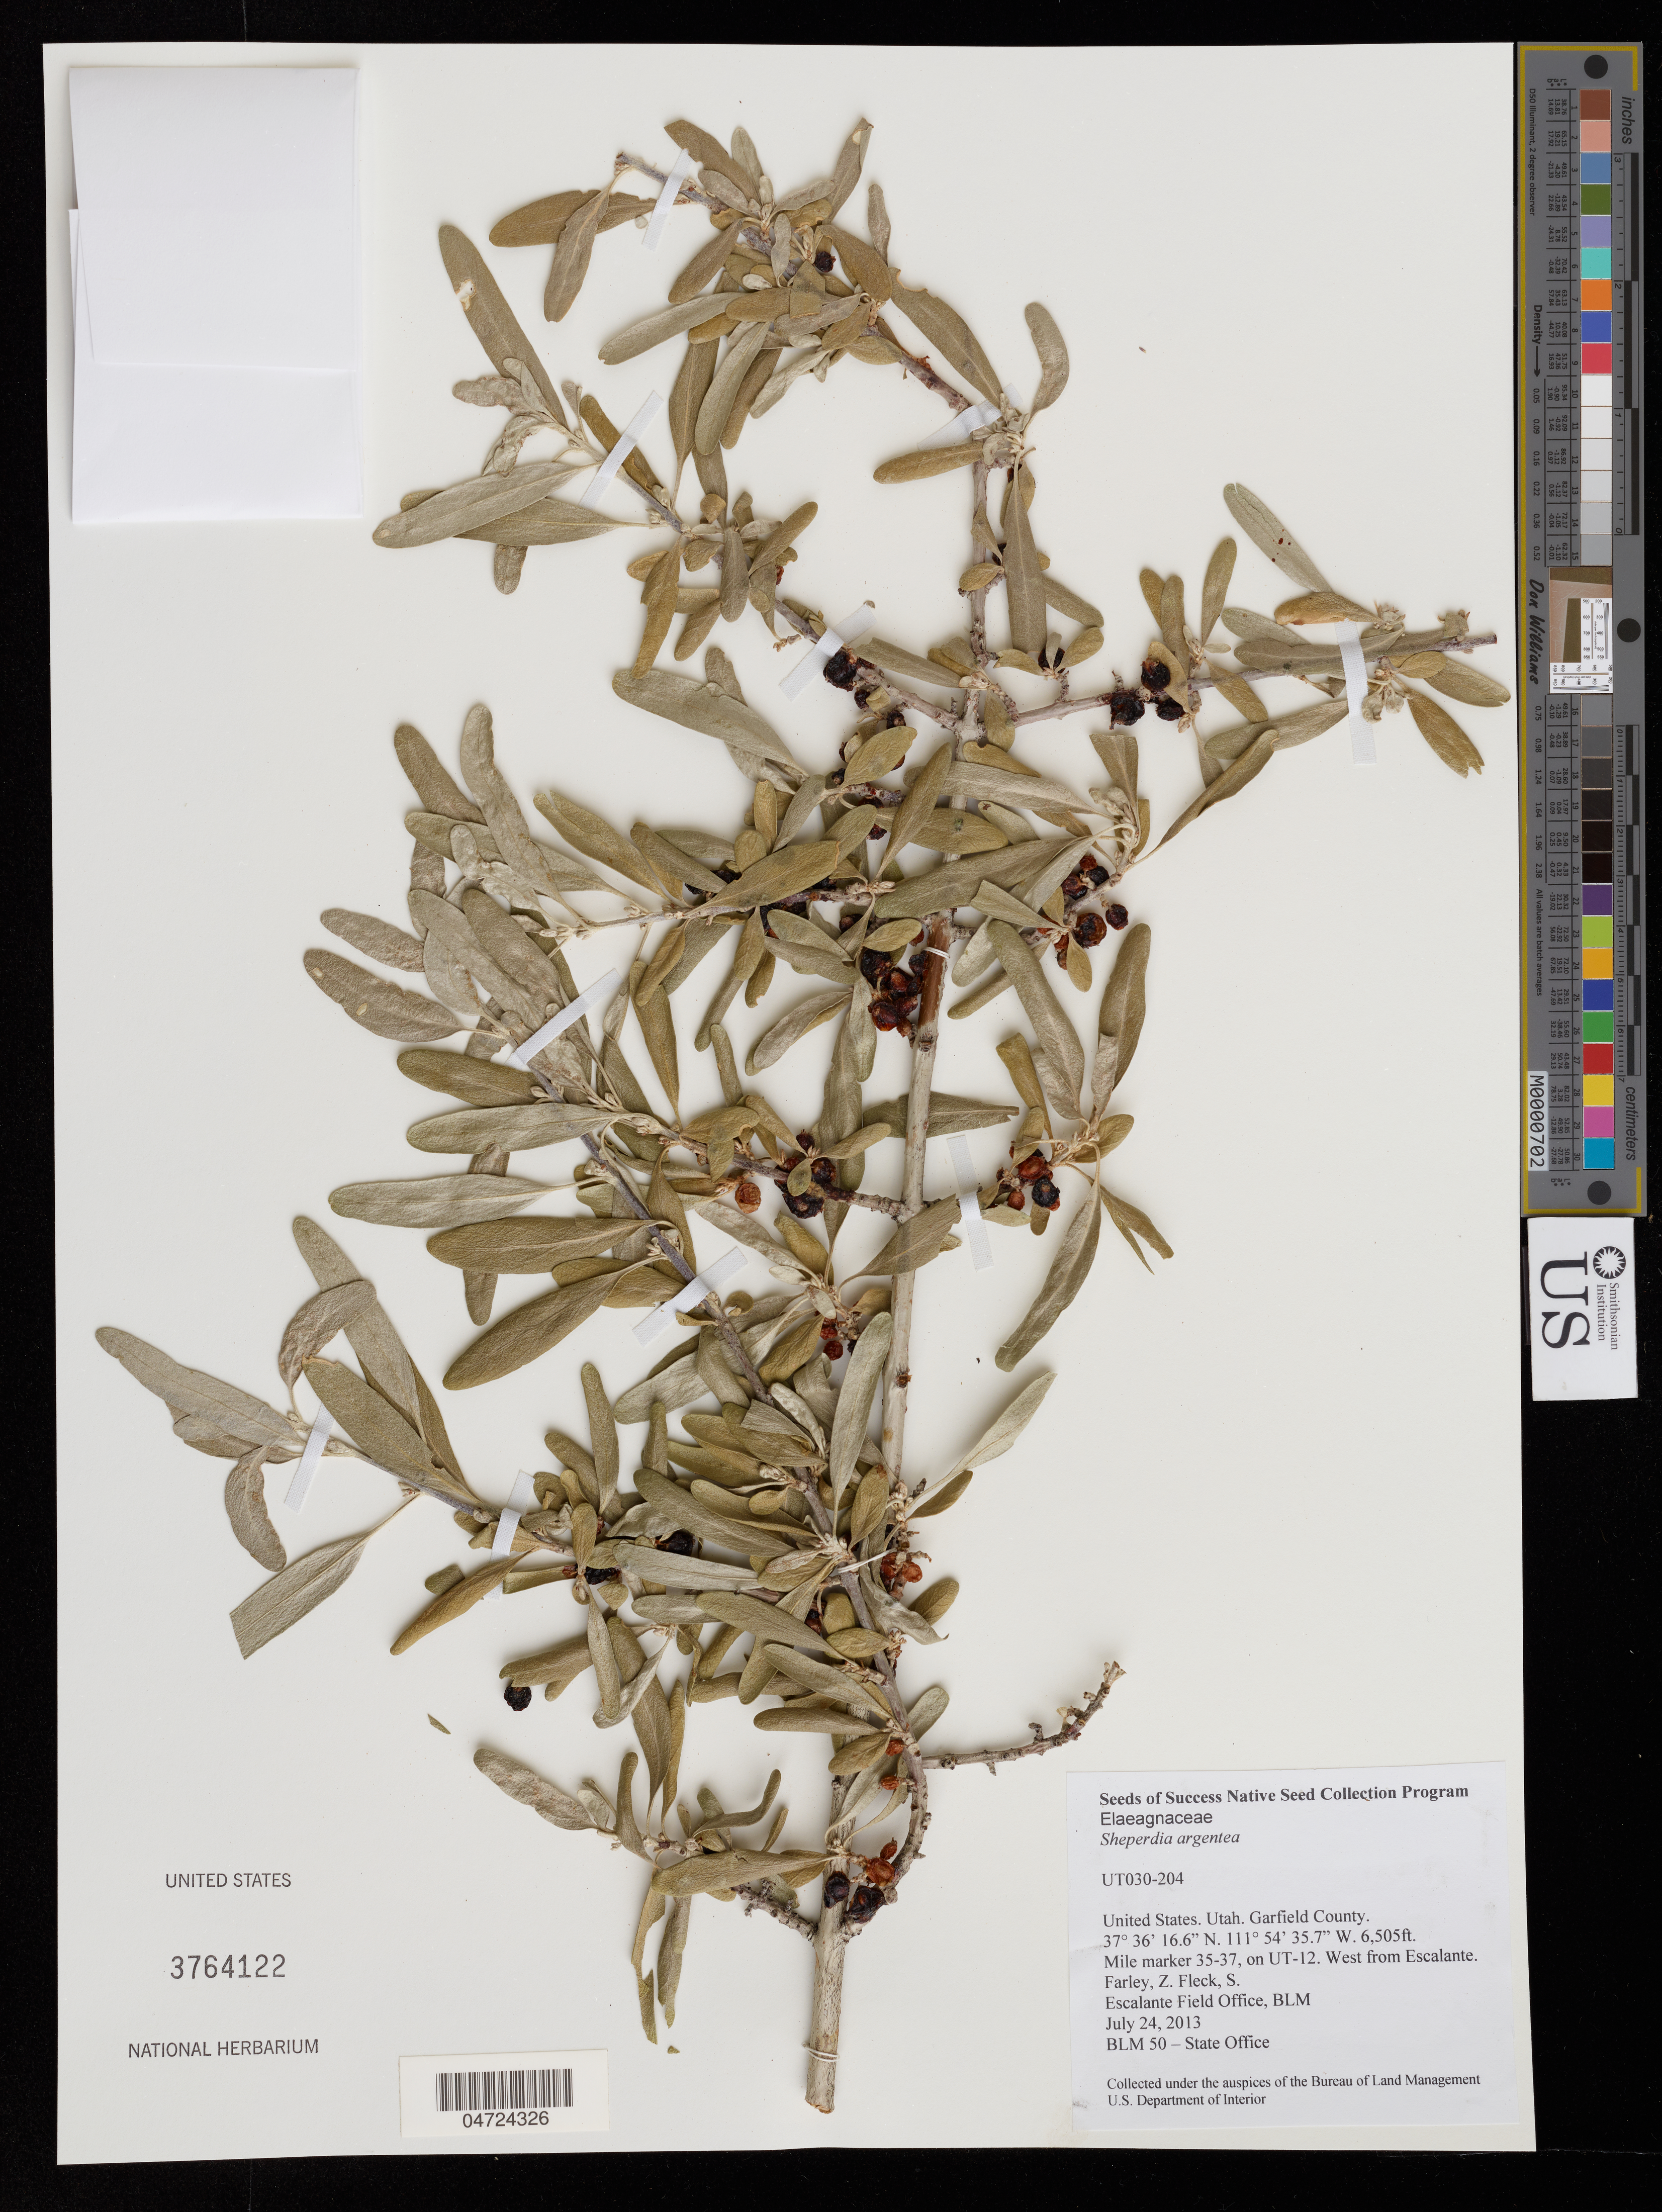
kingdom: Plantae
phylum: Tracheophyta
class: Magnoliopsida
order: Rosales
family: Elaeagnaceae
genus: Shepherdia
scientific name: Shepherdia argentea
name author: (Pursh) Nutt.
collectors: Z. Farley & S. Fleck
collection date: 2013-07-24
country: United States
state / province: Utah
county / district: Garfield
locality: Garfield County. Mile marker 35-37, on UT-12. West from Escalante.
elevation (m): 1983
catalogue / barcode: US 3764122